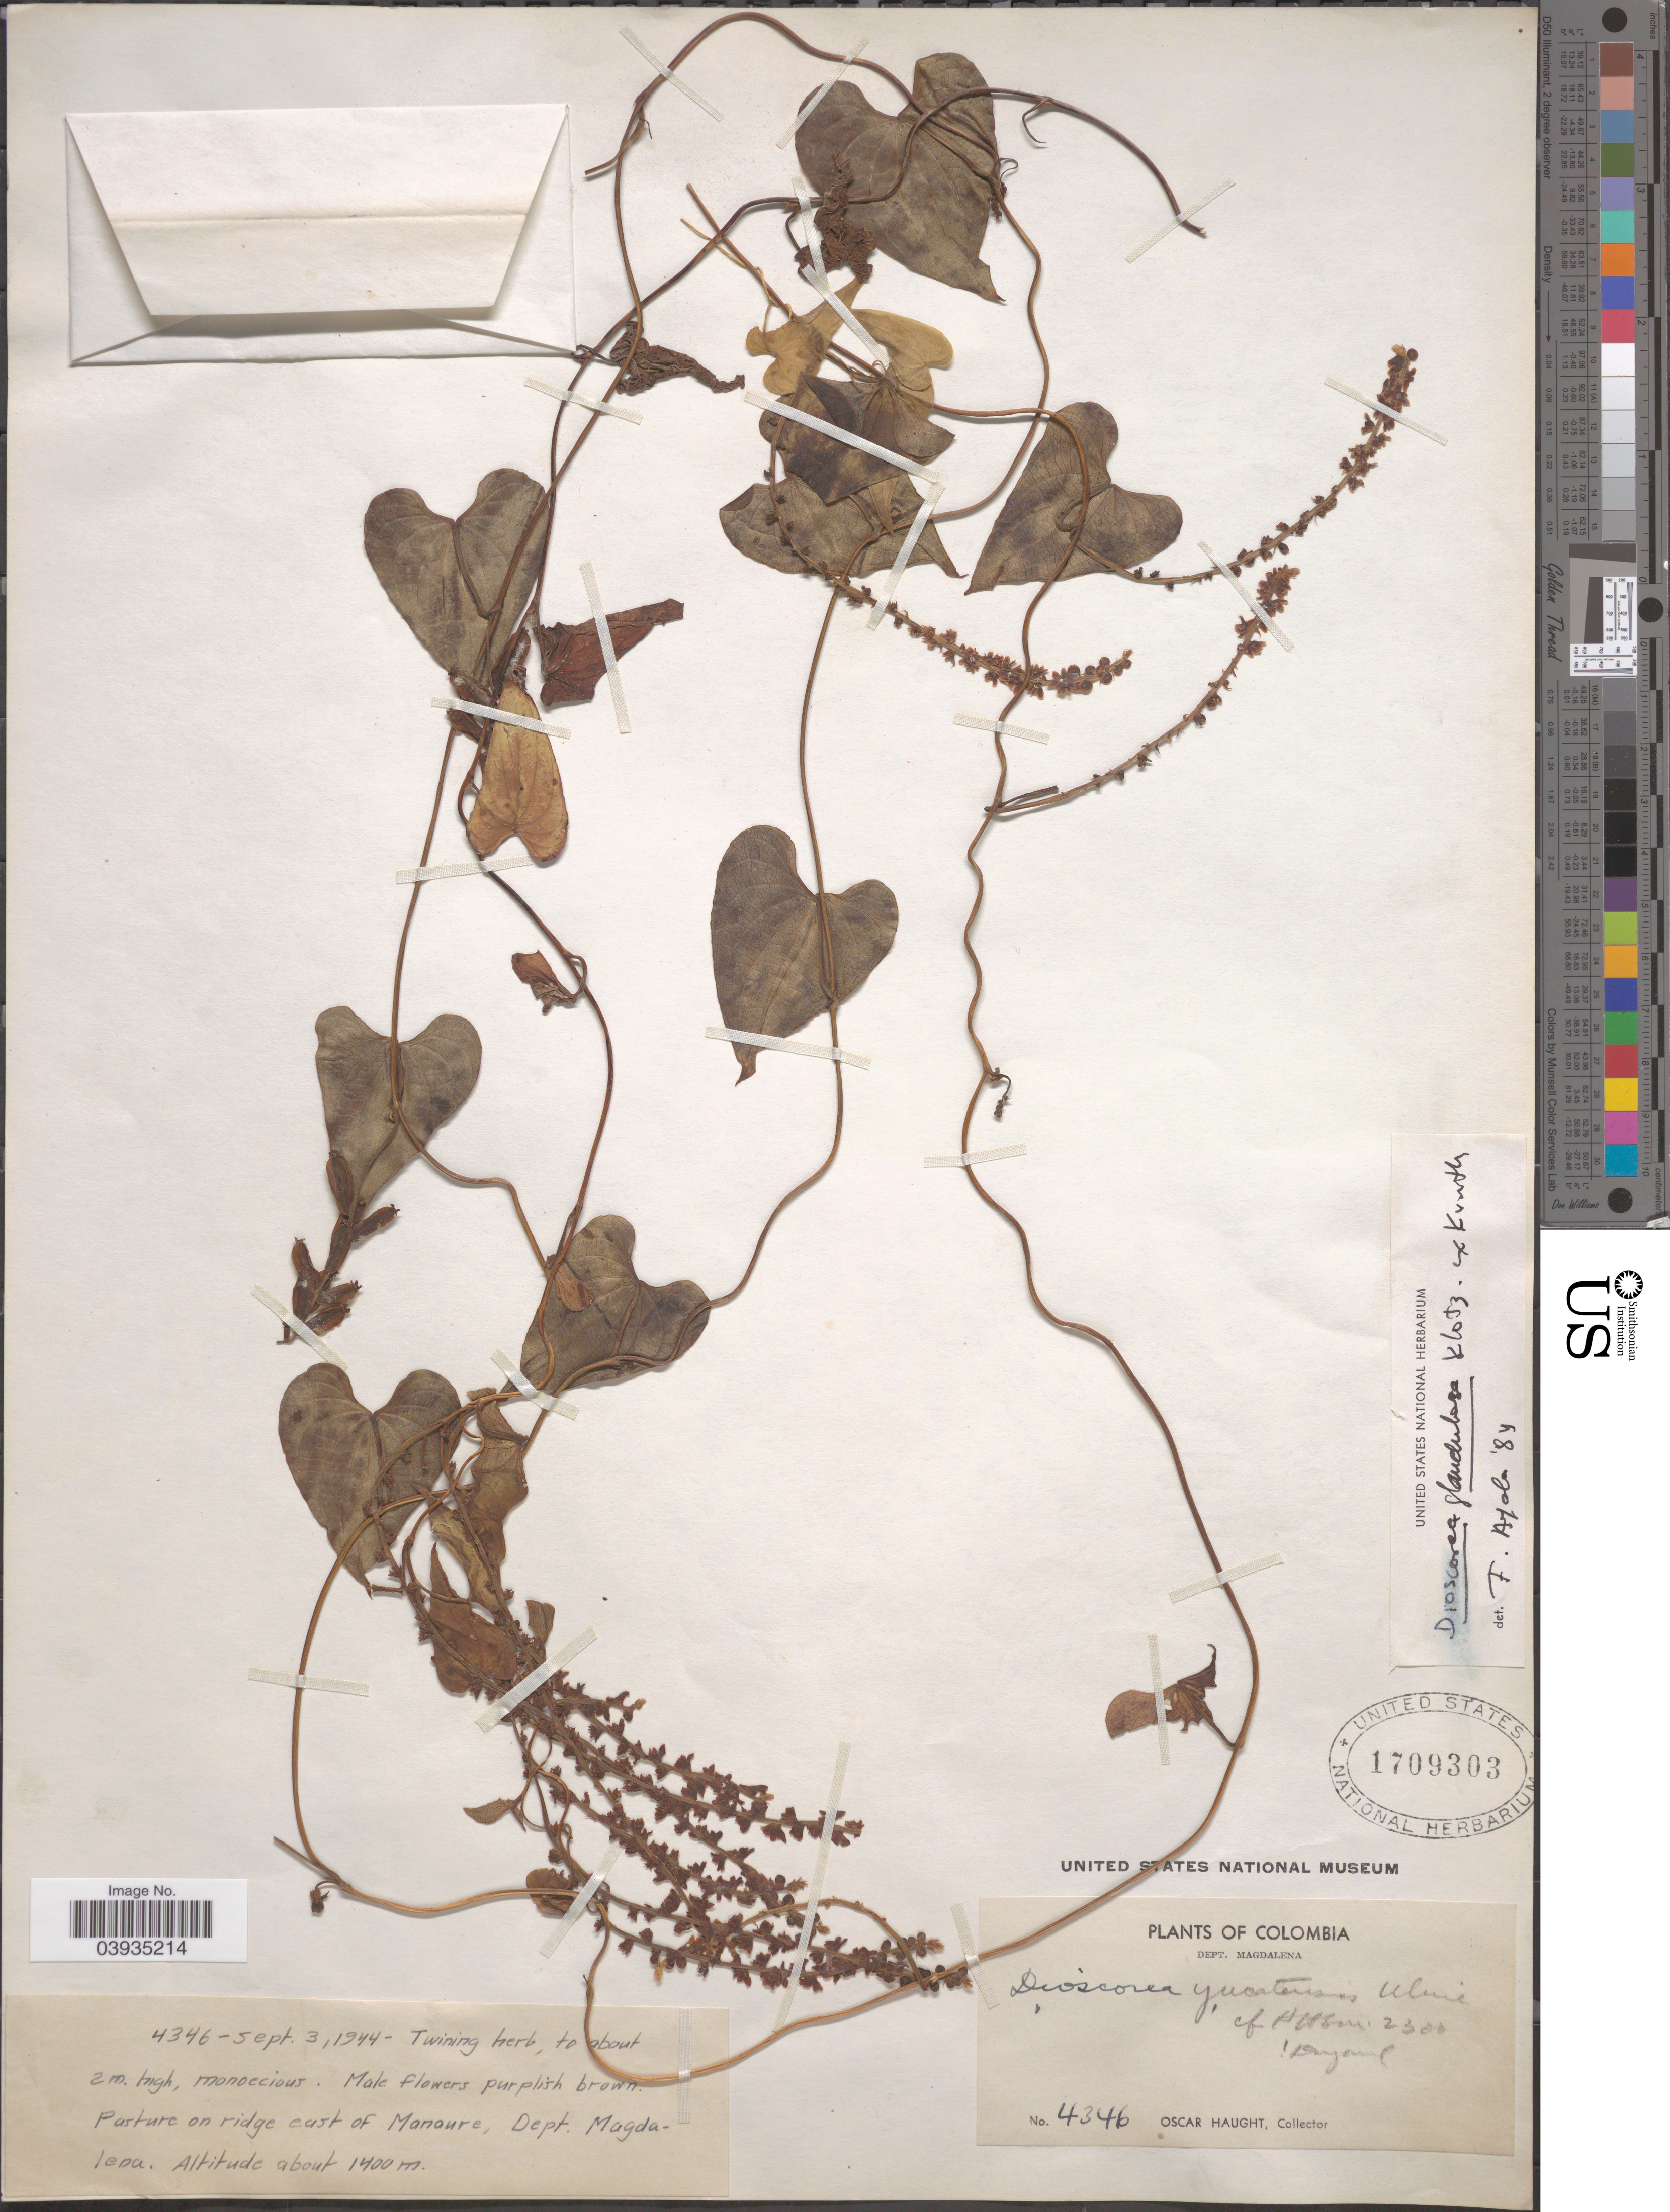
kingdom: Plantae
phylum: Tracheophyta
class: Liliopsida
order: Dioscoreales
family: Dioscoreaceae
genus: Dioscorea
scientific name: Dioscorea glandulosa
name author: Kunth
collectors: O. L. Haught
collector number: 4346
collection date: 1944-09-03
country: Colombia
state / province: Magdalena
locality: East of Manaure, Dept. Magdalena.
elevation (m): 1400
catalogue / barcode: US 1709303